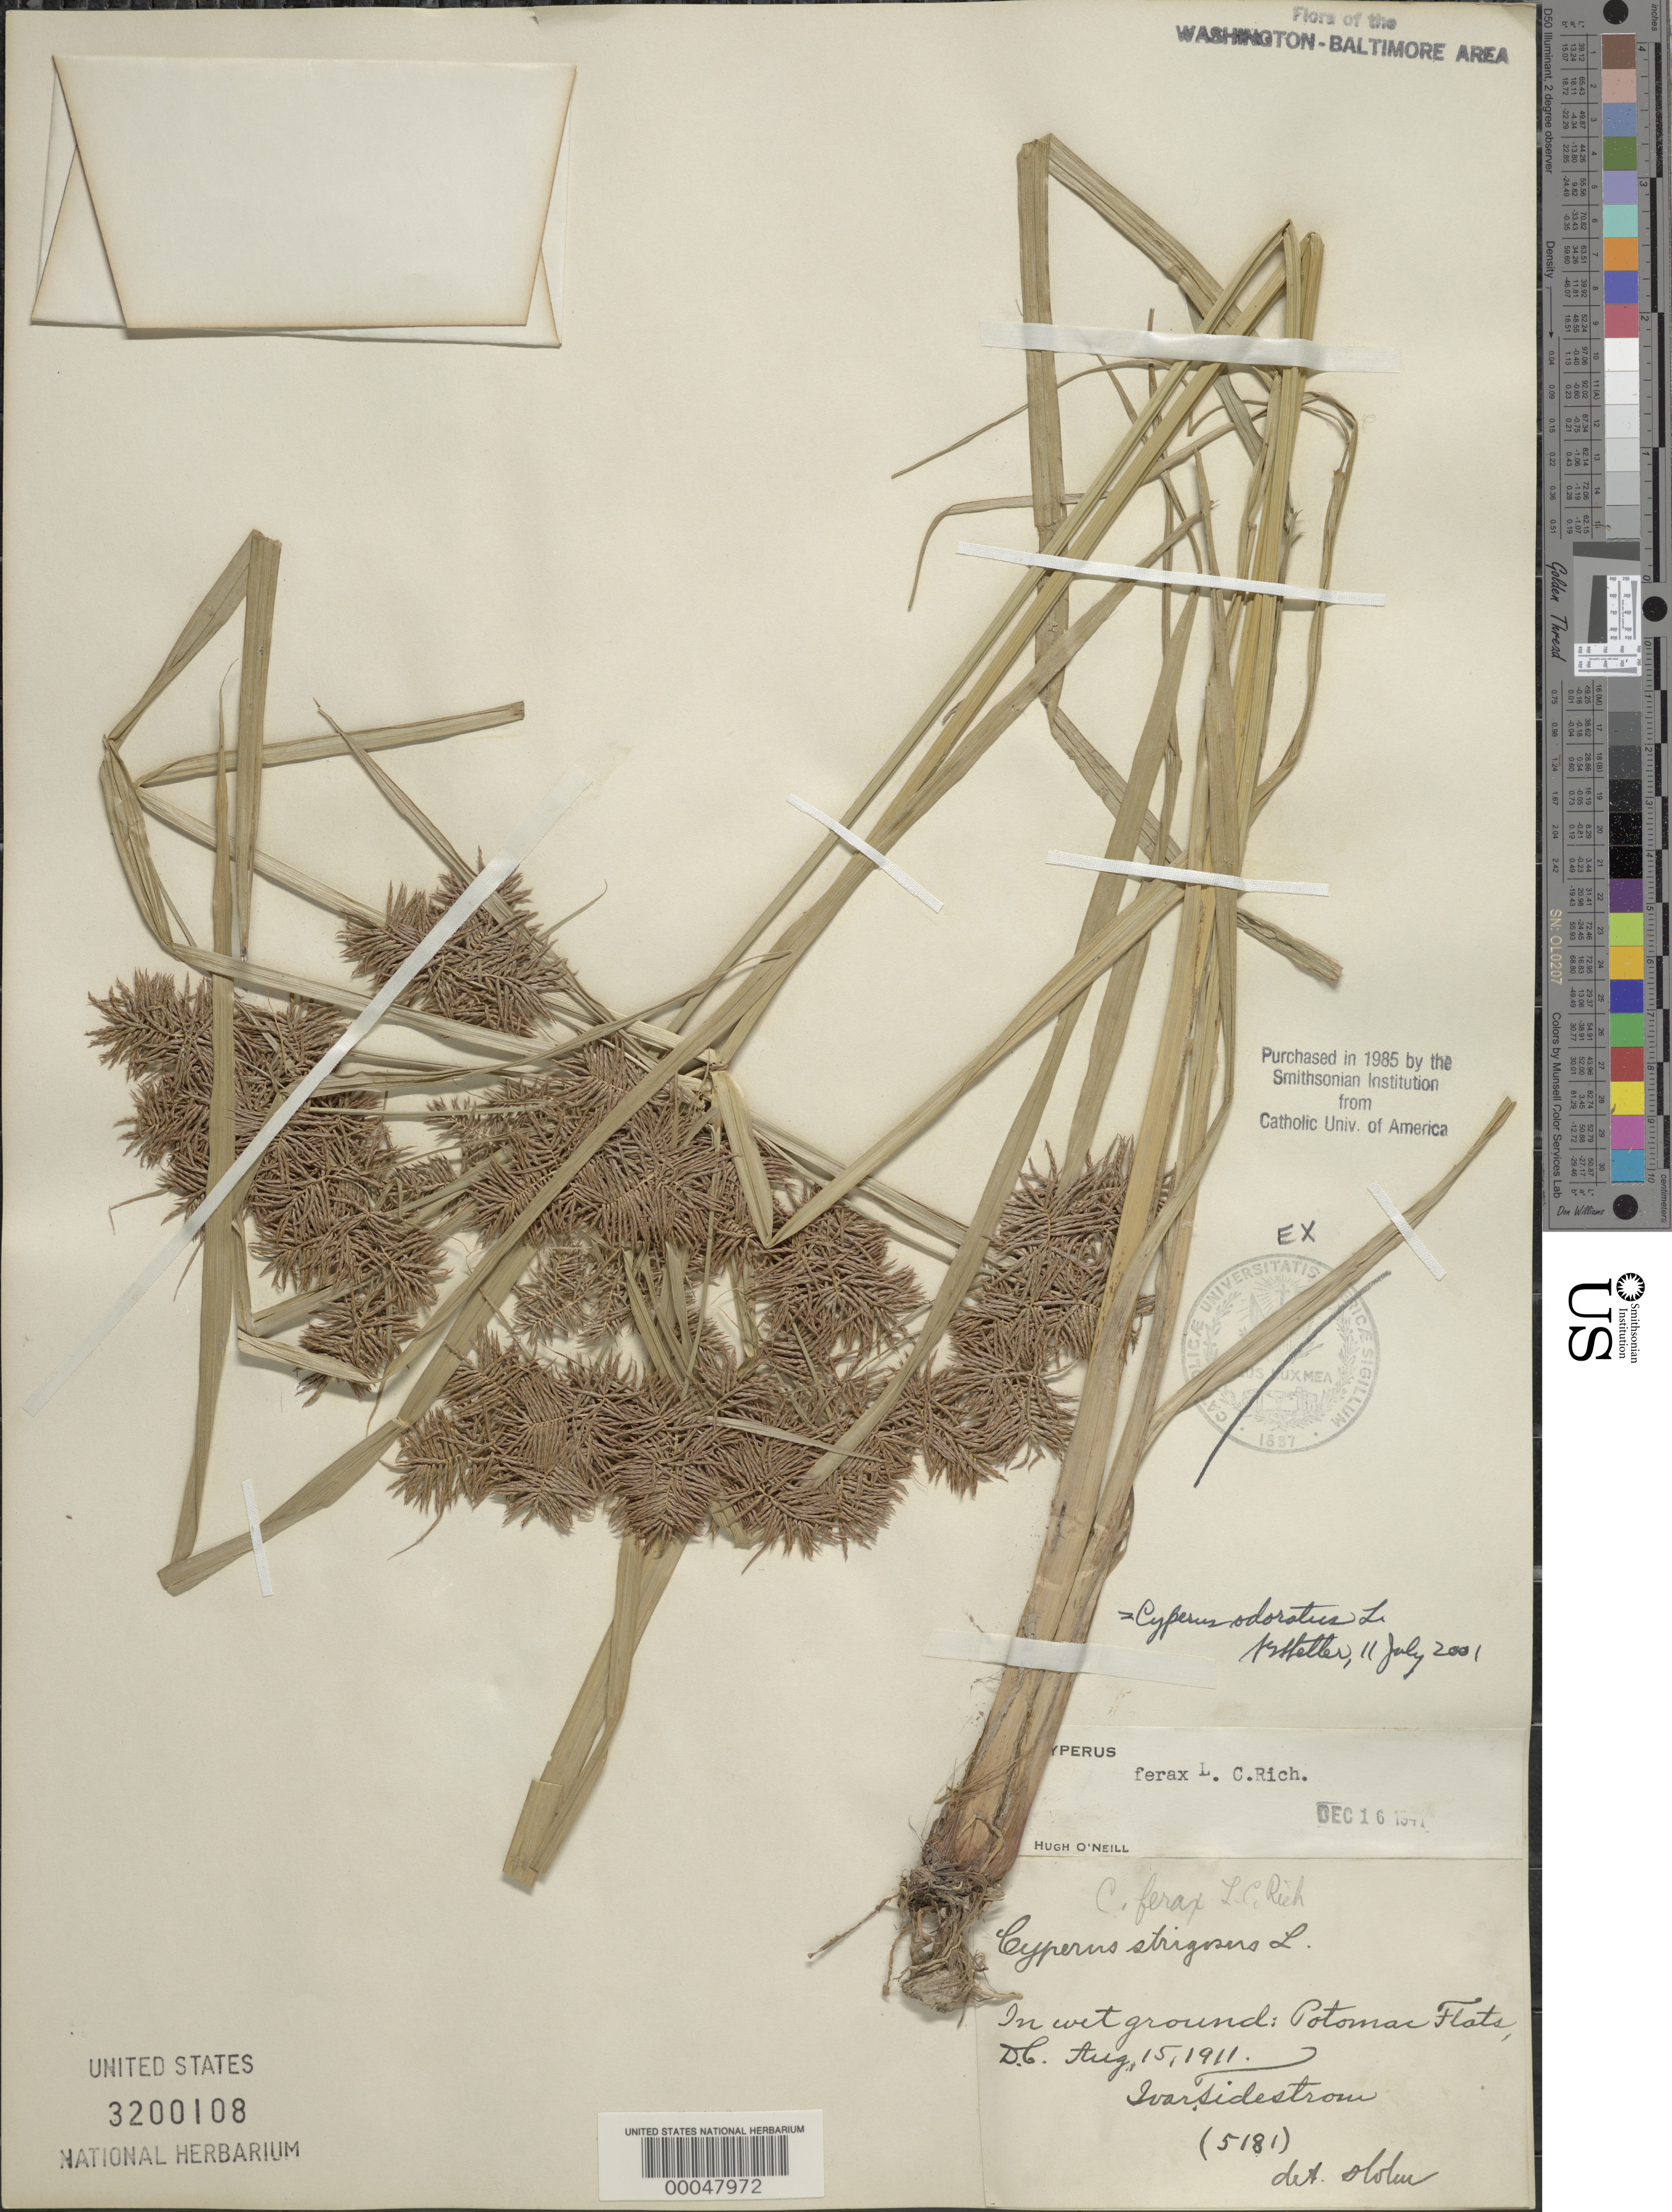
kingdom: Plantae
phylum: Tracheophyta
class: Liliopsida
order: Poales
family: Cyperaceae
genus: Cyperus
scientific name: Cyperus odoratus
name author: L.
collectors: I. F. Tidestrom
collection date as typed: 15 Aug 1911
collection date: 1911-08-15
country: United States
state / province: District of Columbia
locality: Potomac flats C. & O. Canal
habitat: In wet ground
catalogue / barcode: US 3200108